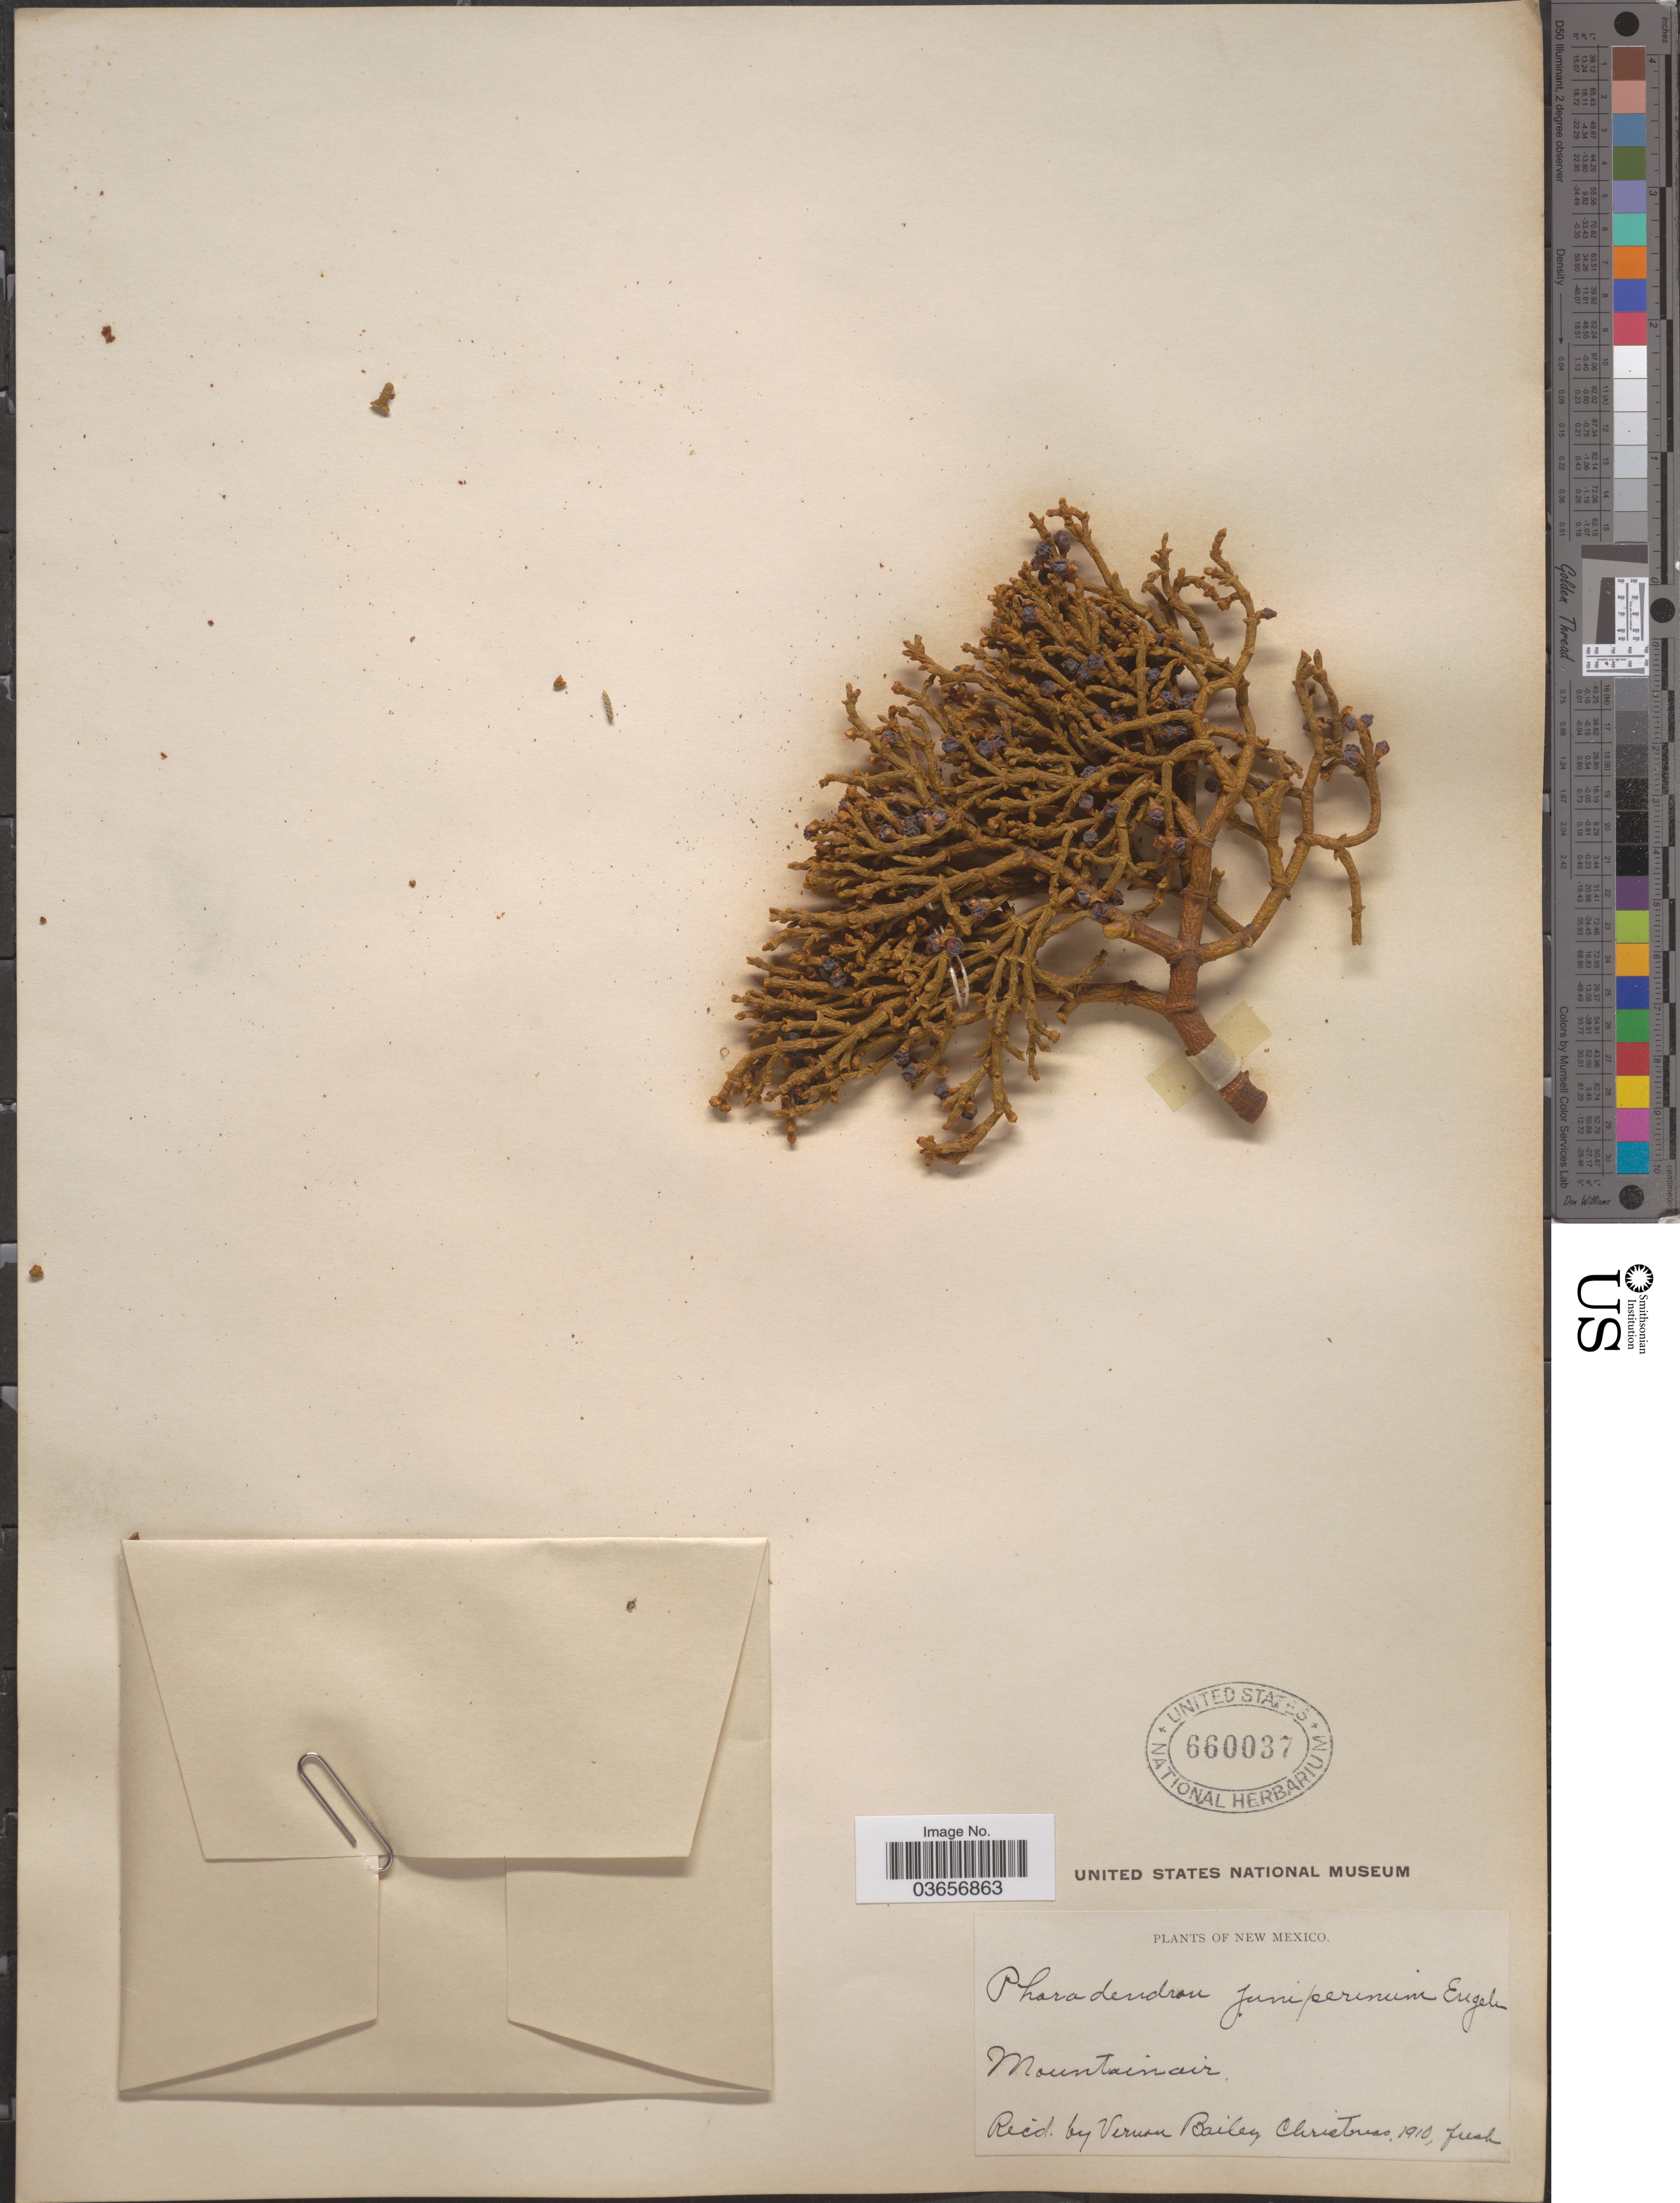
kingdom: Plantae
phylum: Tracheophyta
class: Magnoliopsida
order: Santalales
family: Viscaceae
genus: Phoradendron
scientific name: Phoradendron juniperinum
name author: Engelm. ex A. Gray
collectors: V. O. Bailey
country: United States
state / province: New Mexico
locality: Mountainair.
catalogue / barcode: US 660037